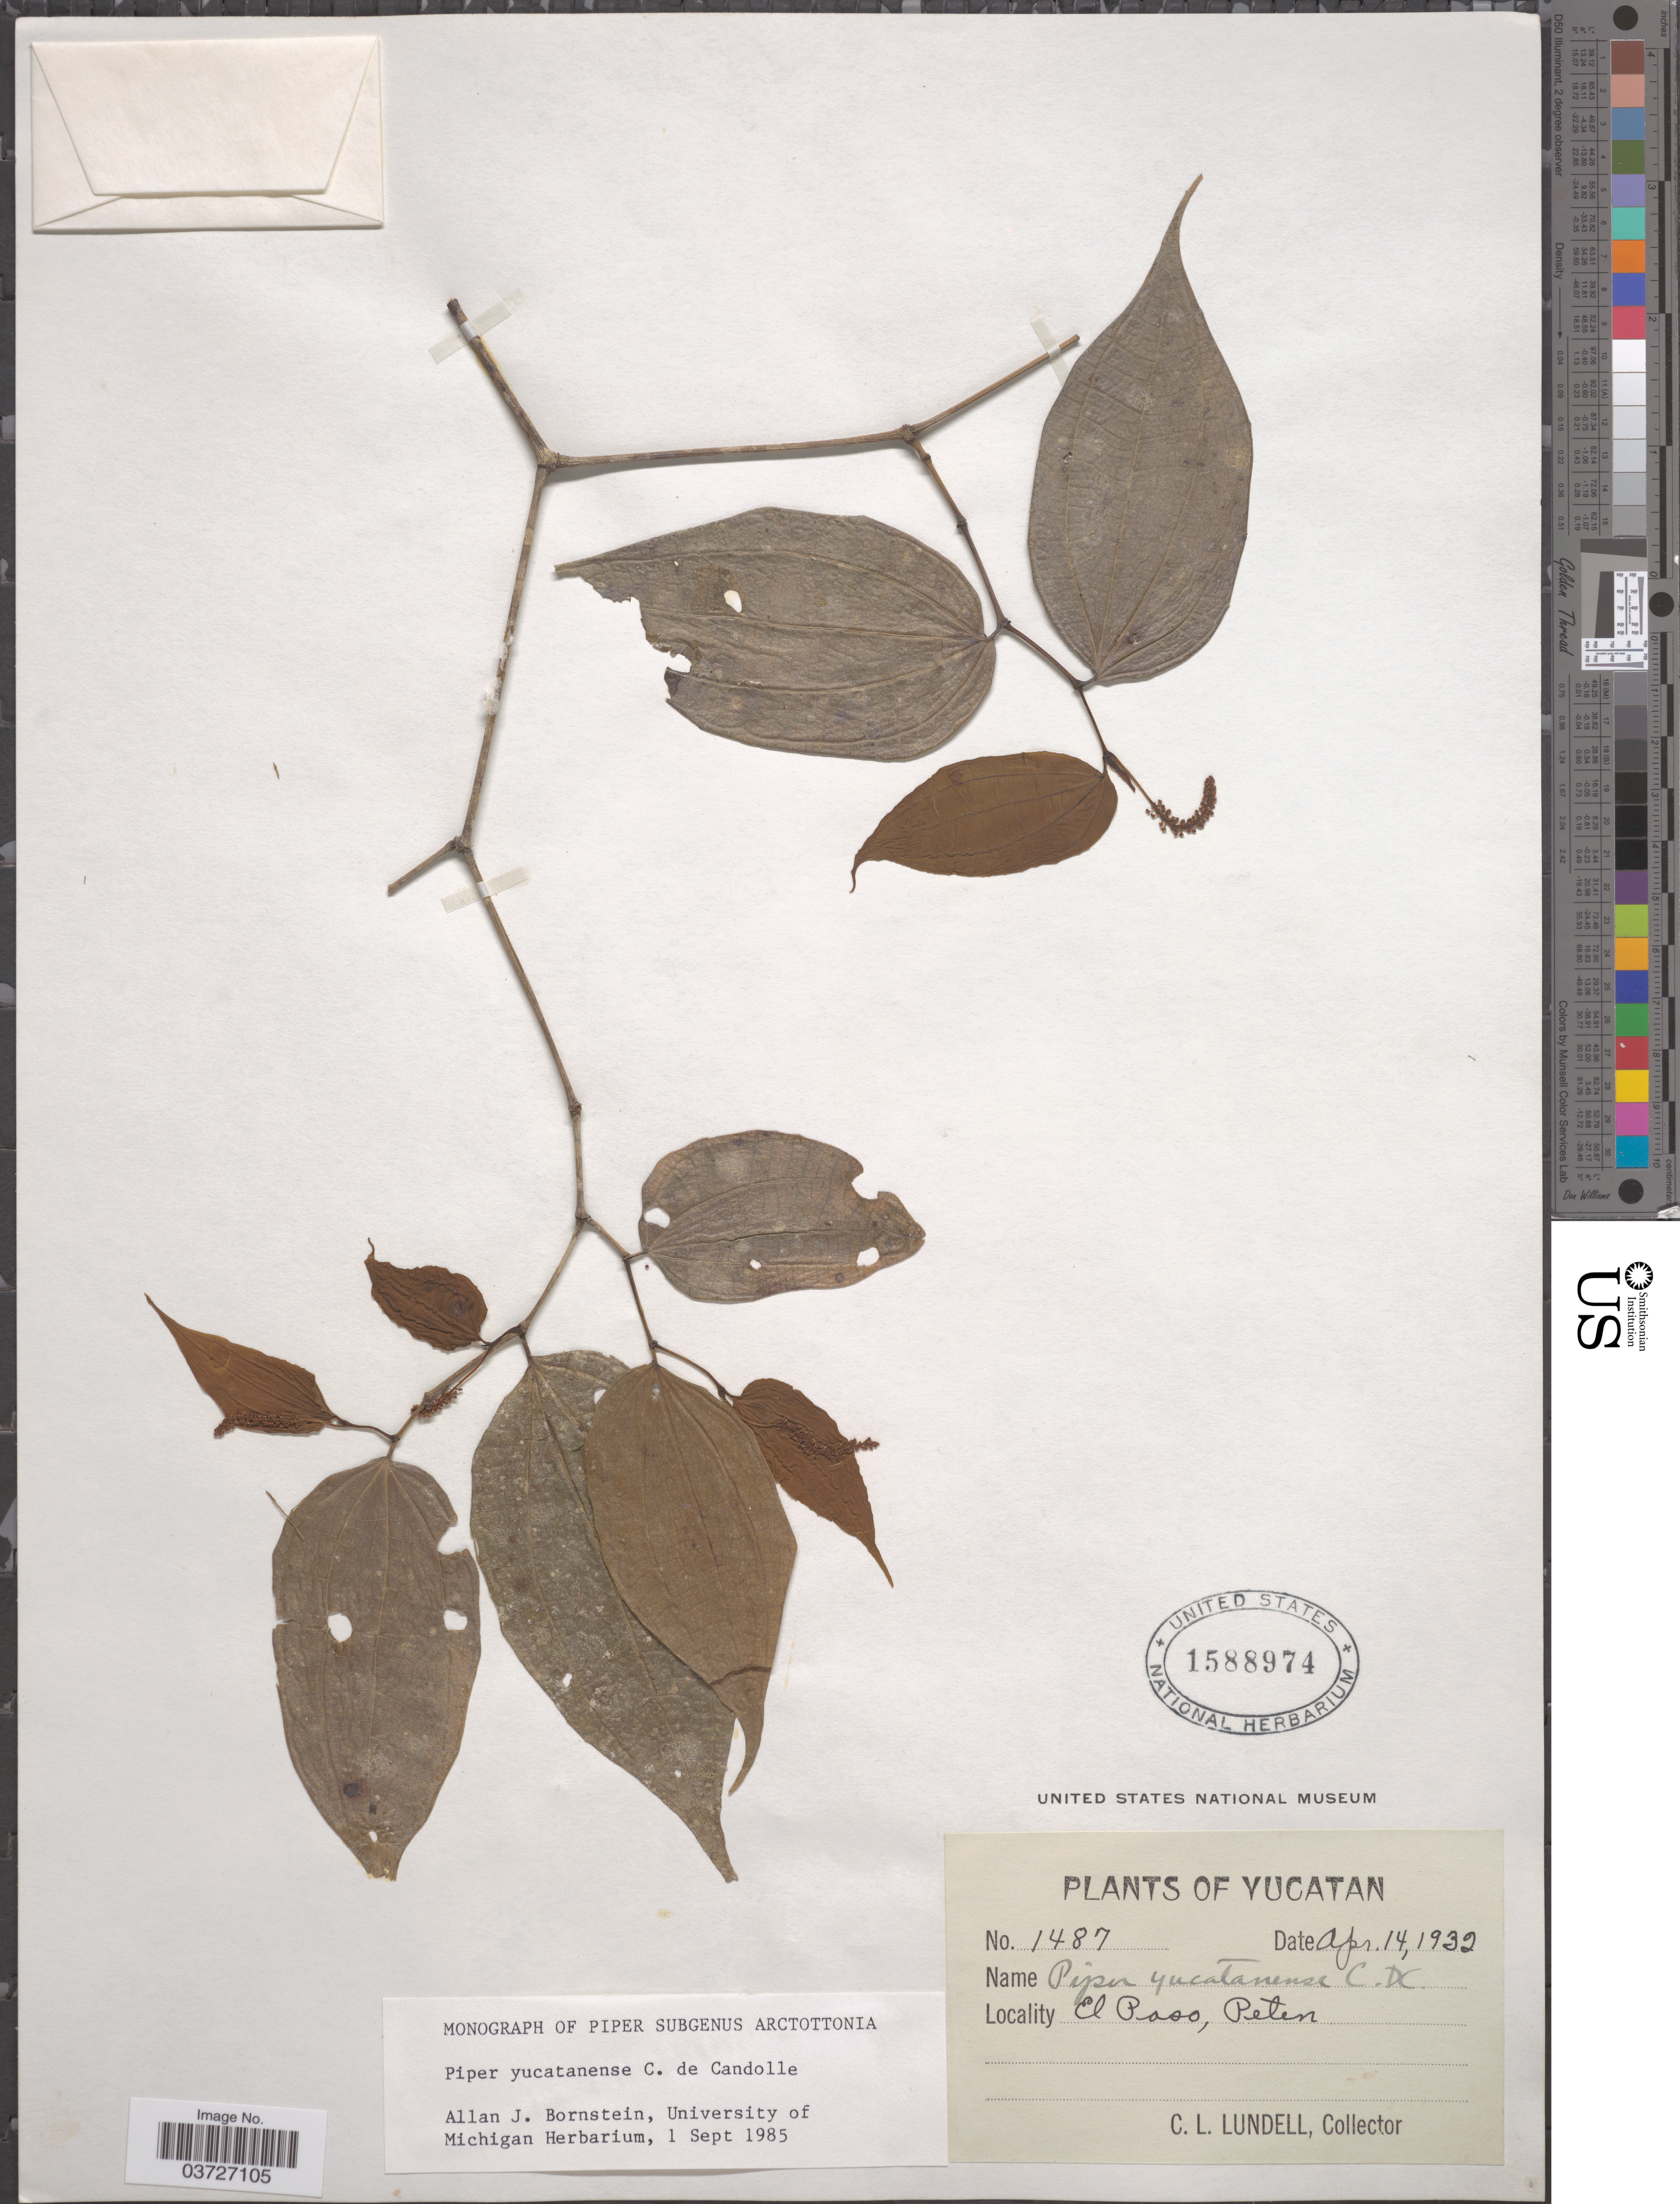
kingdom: Plantae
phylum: Tracheophyta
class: Magnoliopsida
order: Piperales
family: Piperaceae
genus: Piper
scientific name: Piper yucatanense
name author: DC.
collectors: C. L. Lundell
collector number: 1487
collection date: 1932-04-14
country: Mexico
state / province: Yucatán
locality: El Paso, Peten.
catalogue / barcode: US 1588974